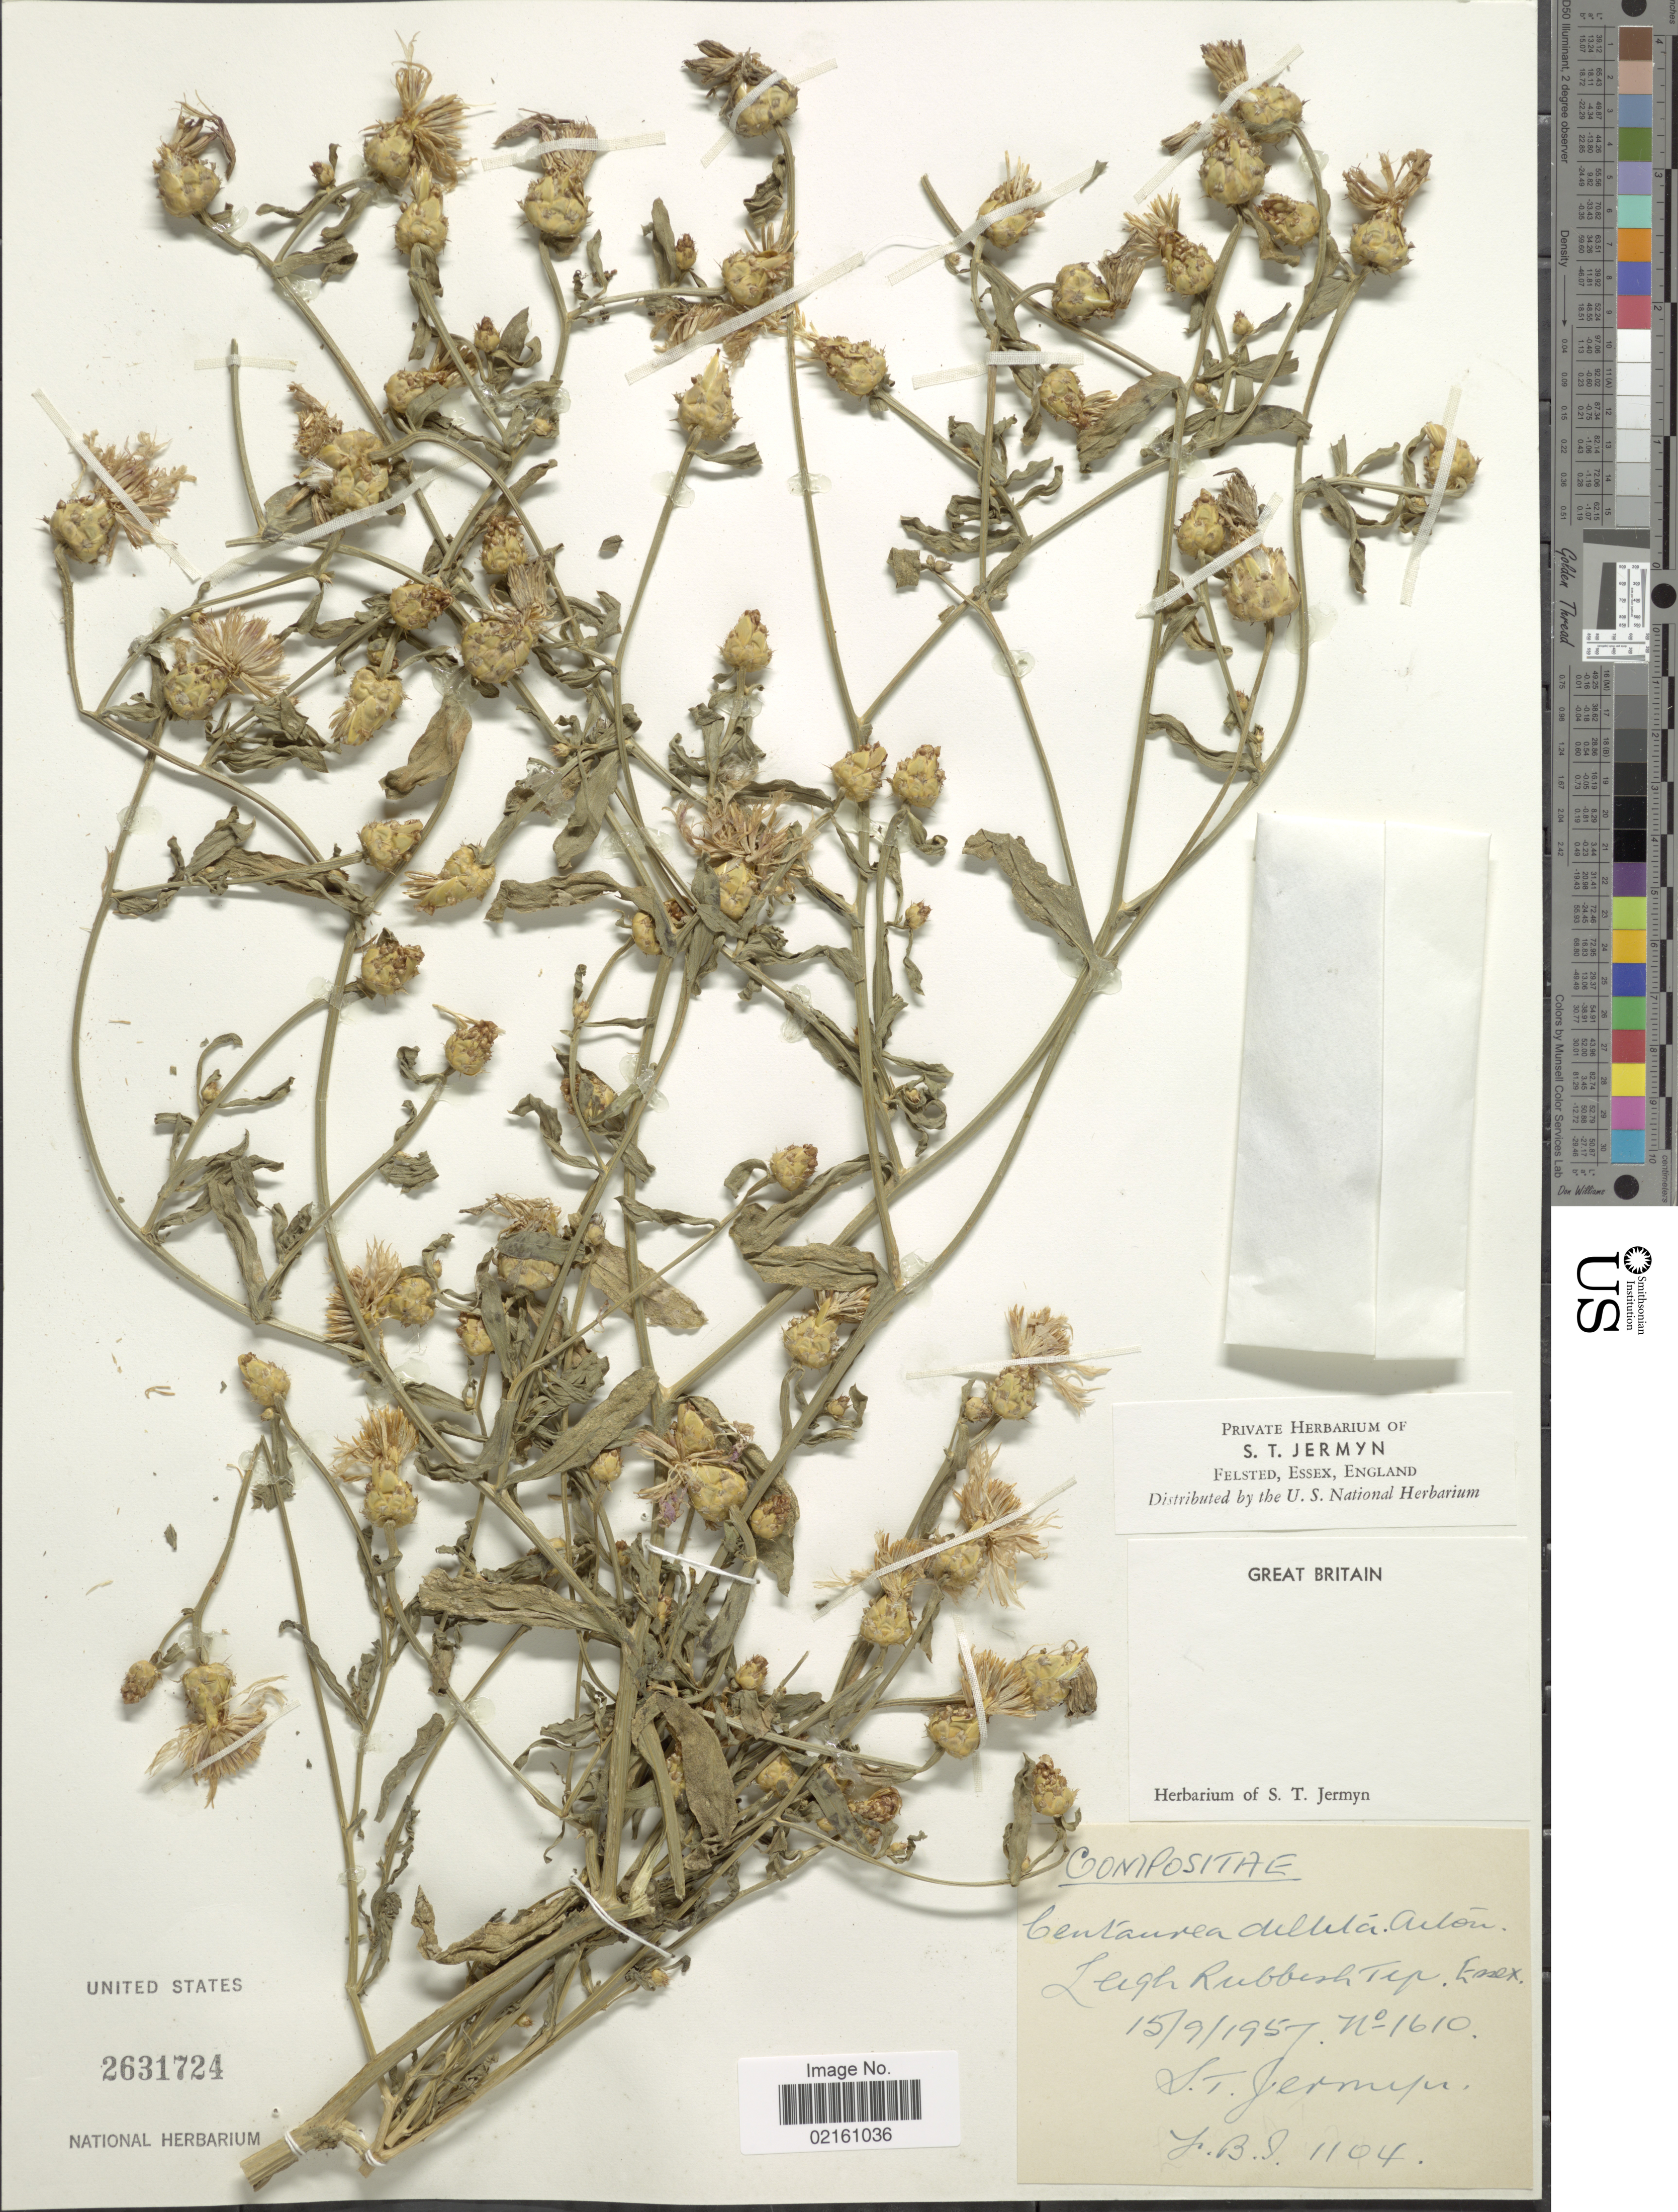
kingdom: Plantae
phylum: Tracheophyta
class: Magnoliopsida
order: Asterales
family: Asteraceae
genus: Centaurea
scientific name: Centaurea diluta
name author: Aiton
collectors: S. Jermyn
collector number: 1610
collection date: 1957-09-15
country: United Kingdom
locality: Great Britain, Leigh Rubbish Tip, Essex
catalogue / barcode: US 2631724